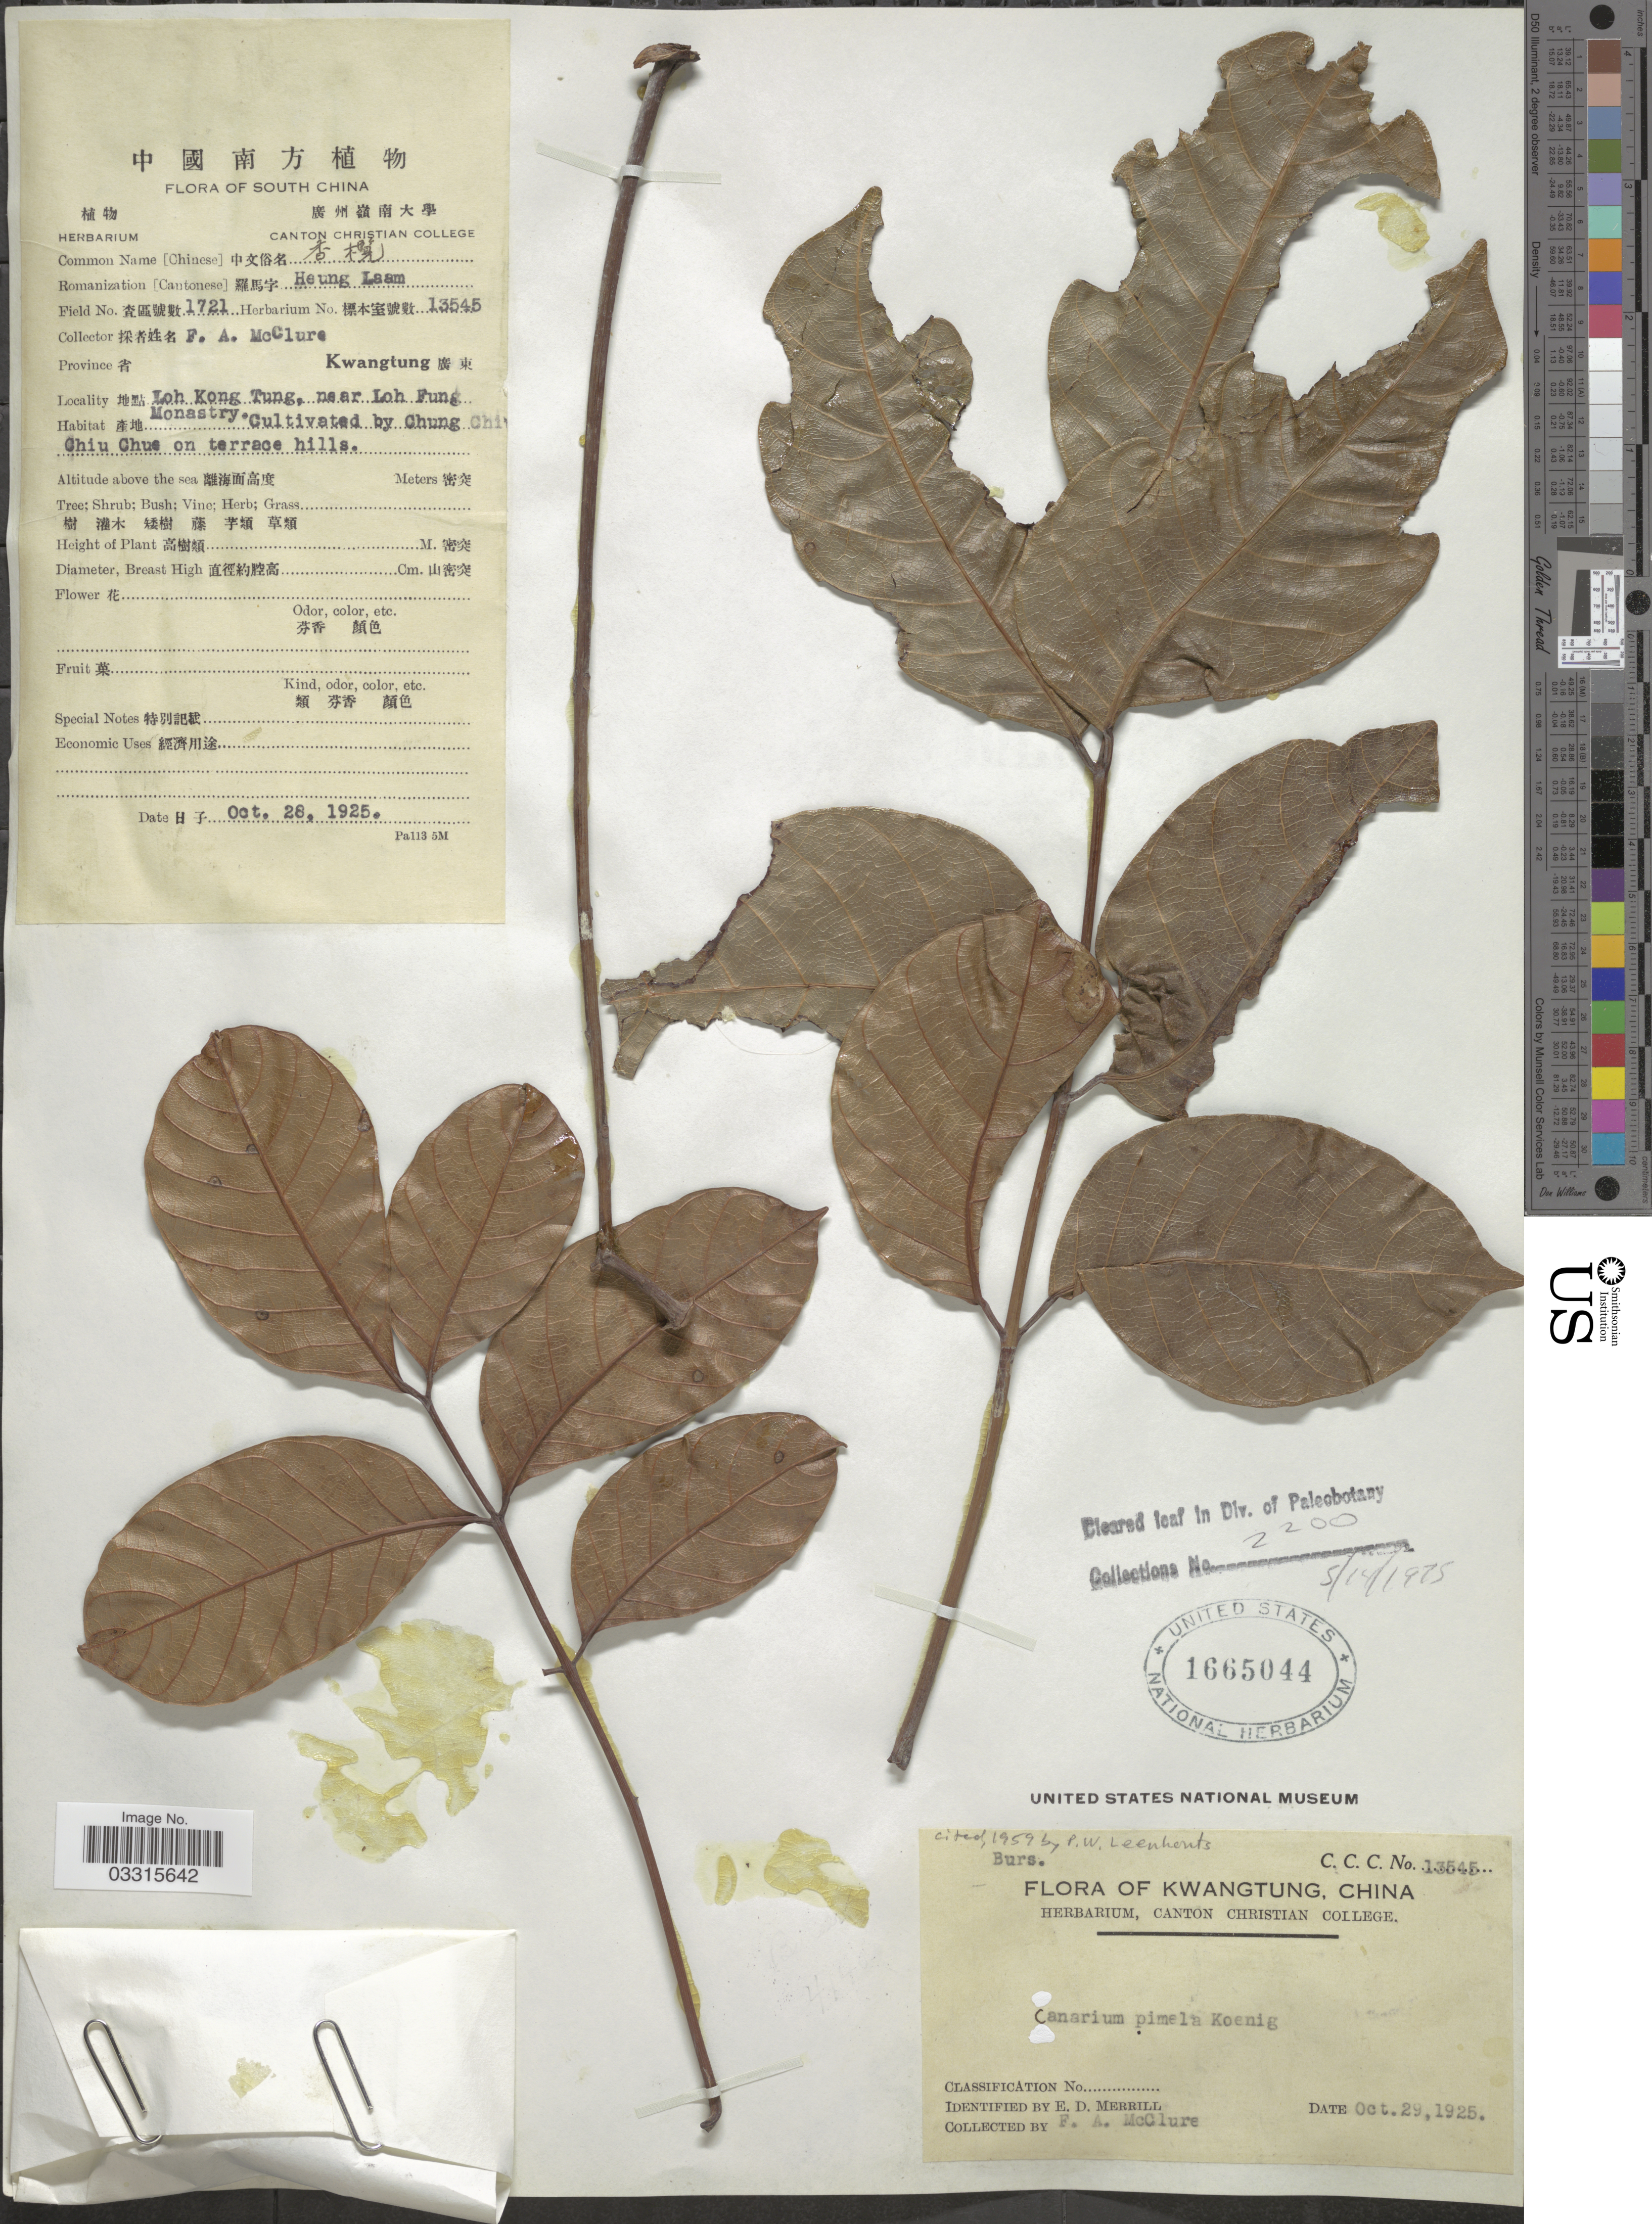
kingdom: Plantae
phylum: Tracheophyta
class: Magnoliopsida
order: Sapindales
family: Burseraceae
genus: Canarium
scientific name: Canarium pimela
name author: K.D. Koenig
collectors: F. A. McClure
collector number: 13545/1721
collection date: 1925-10-28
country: China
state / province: Guangdong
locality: South China. Kwantung. Koh Kong Tung, near Loh Fung Monastry.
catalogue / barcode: US 1665044